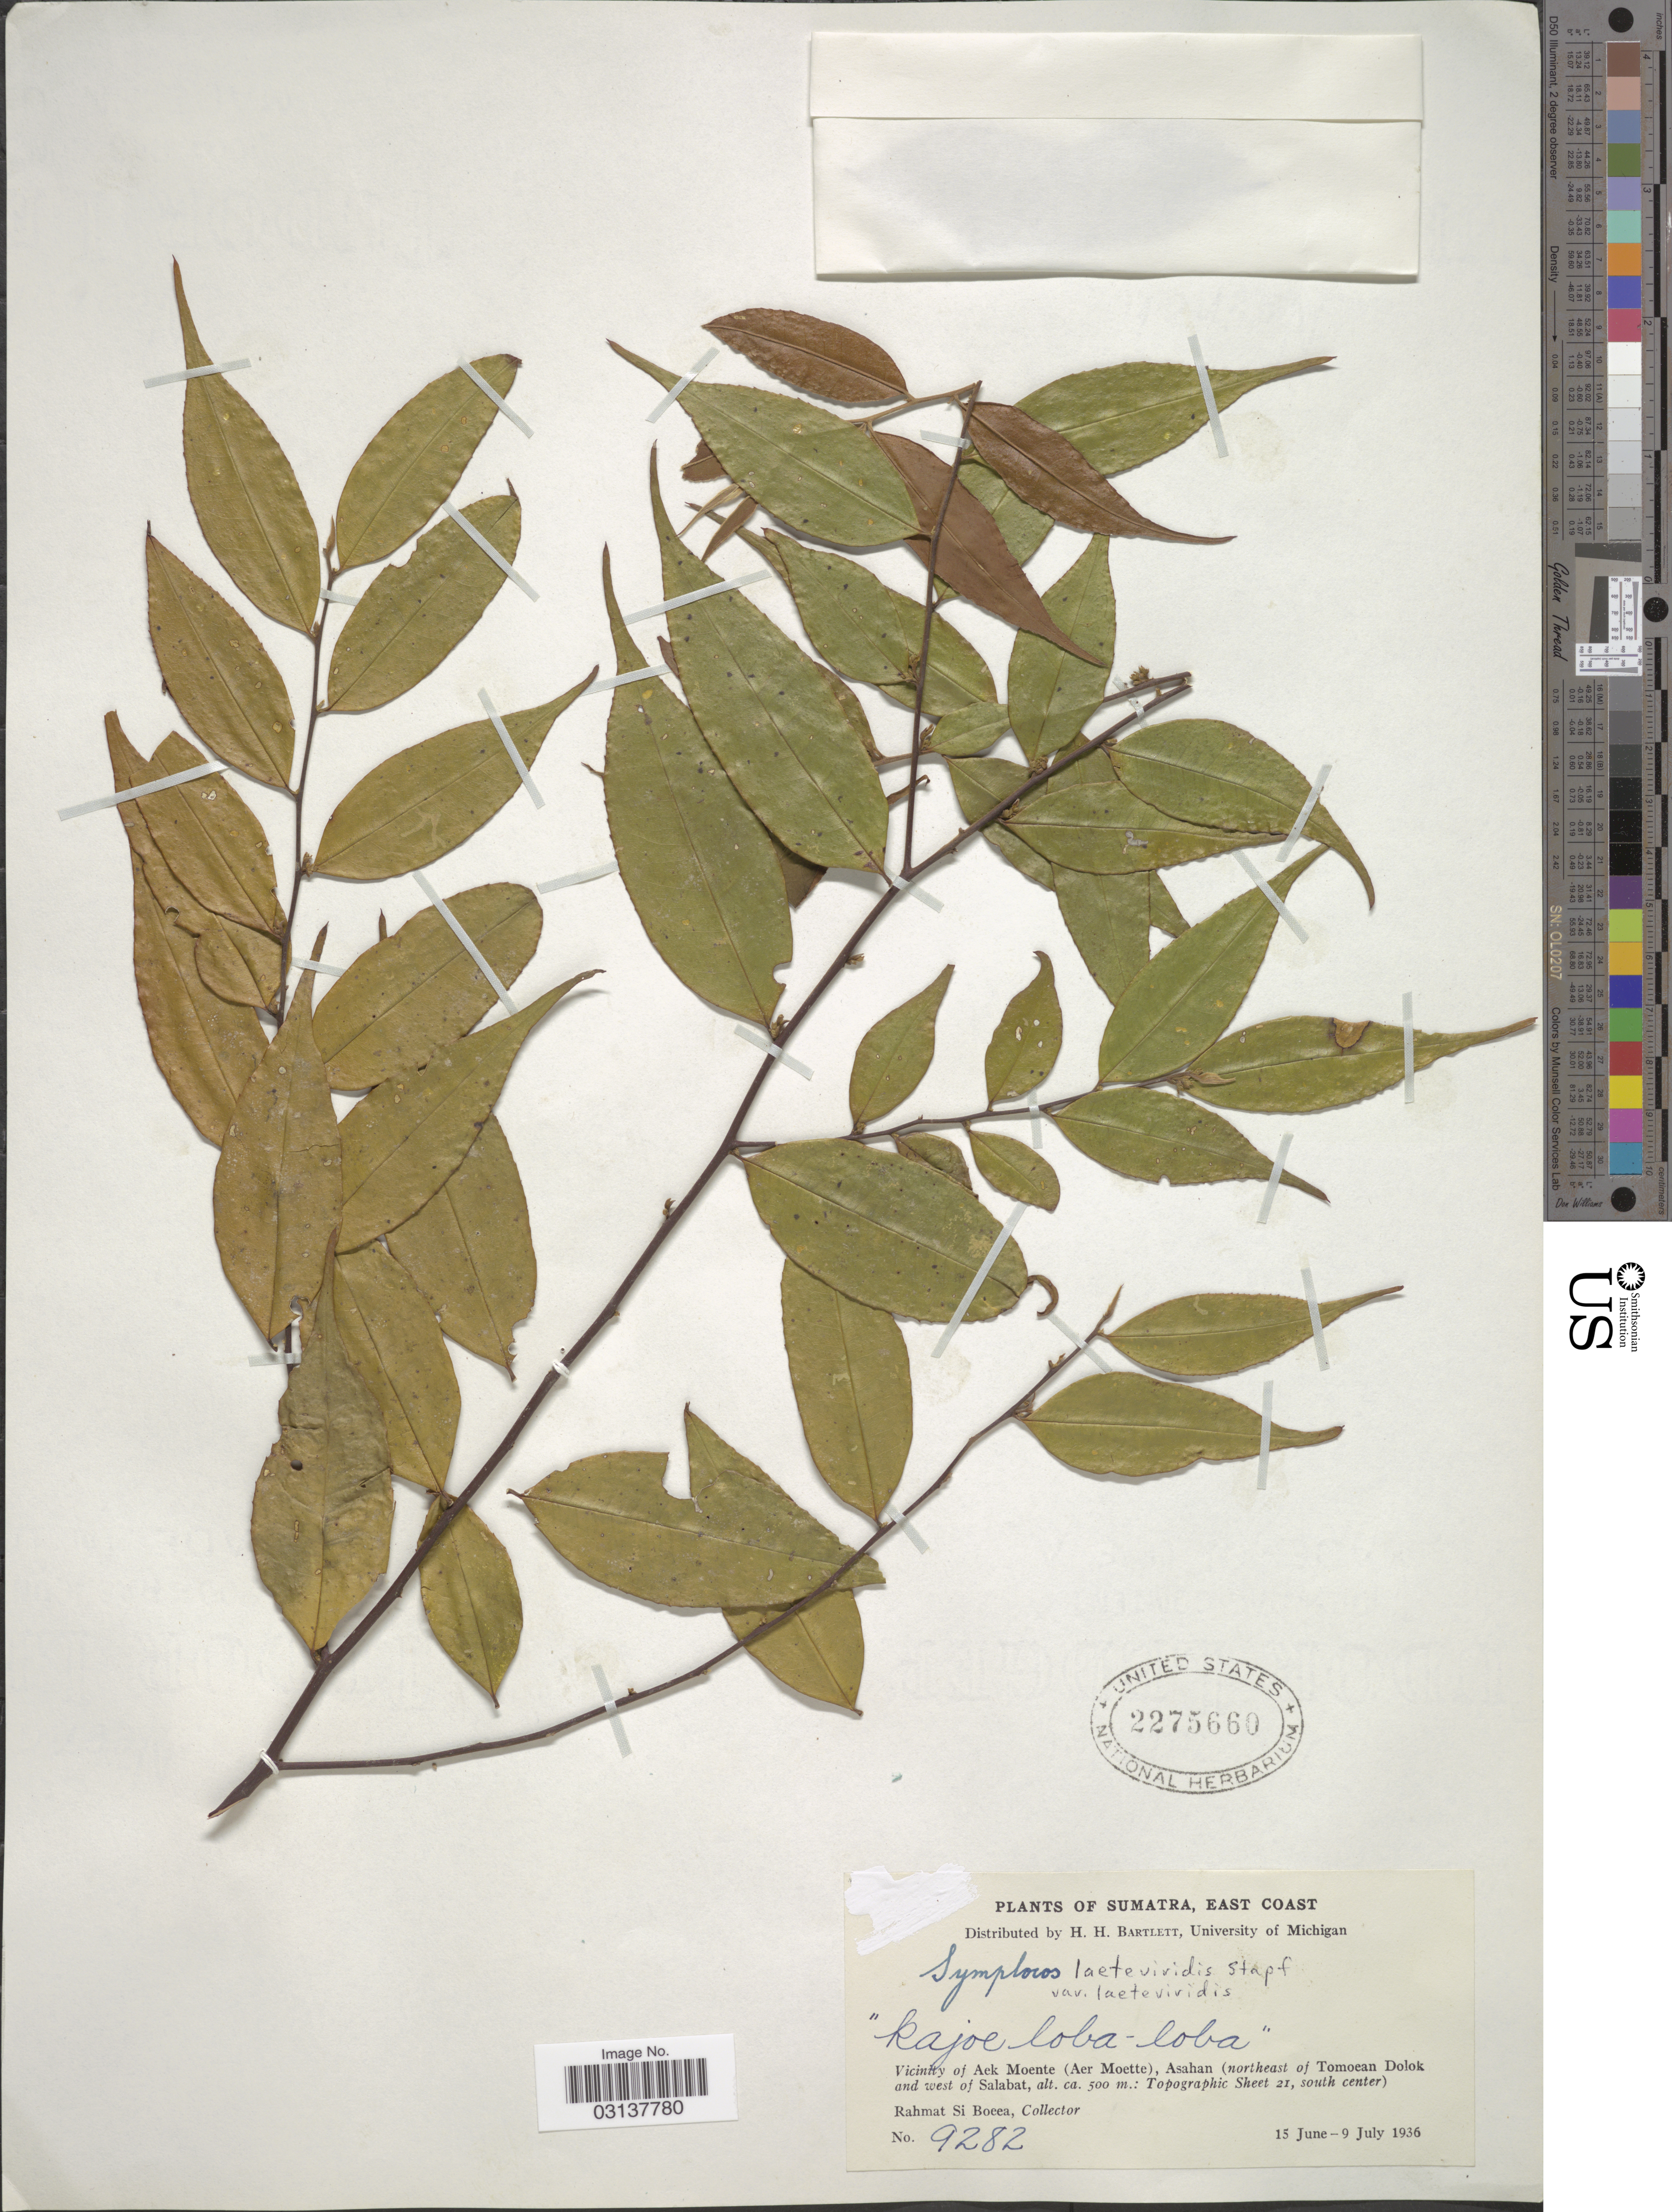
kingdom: Plantae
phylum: Tracheophyta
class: Magnoliopsida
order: Ericales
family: Symplocaceae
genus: Symplocos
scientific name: Symplocos laeteviridis var. laeteviridis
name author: Stapf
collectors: Rahmat Si Boeea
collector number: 9282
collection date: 1936-06-15/1936-07-09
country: Indonesia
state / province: Sumatra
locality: Sumatra, East Coast, Vicinity of Aek Moente (Aer Moette), Asahan (northeast of Tomoean Dolok and west of Salabat: Topographic Sheet 21, south center).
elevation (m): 500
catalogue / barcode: US 2275660